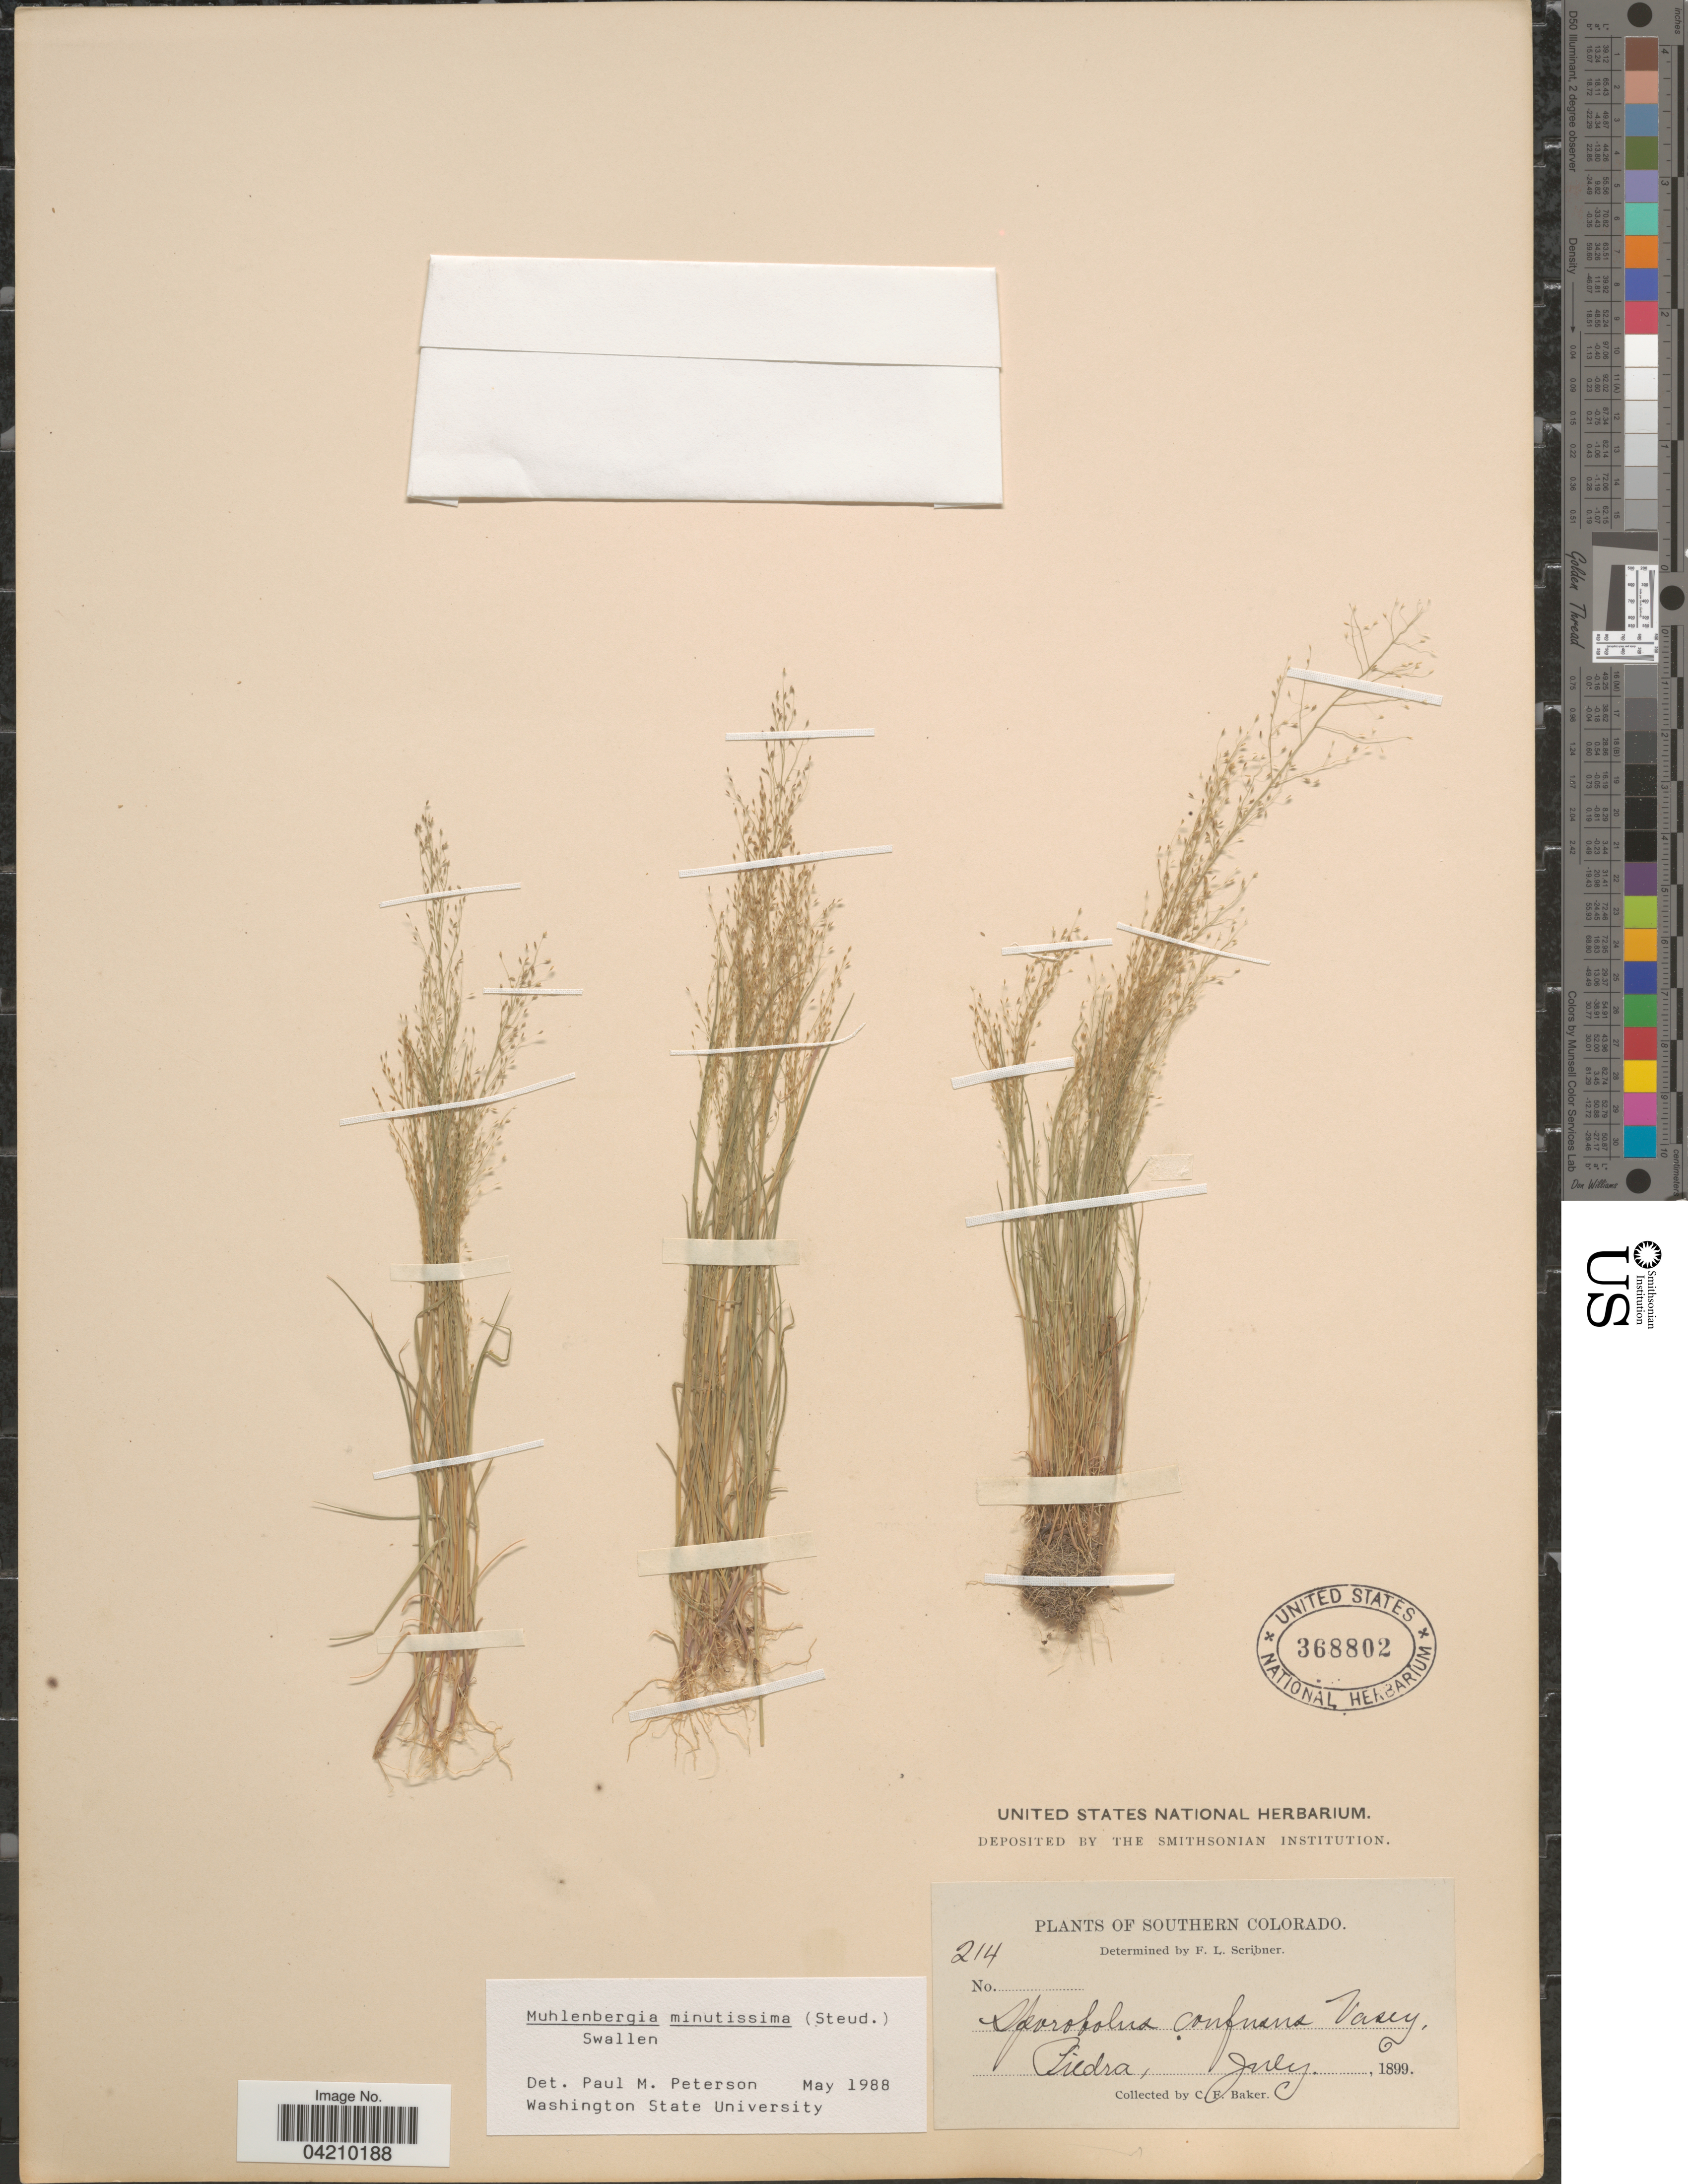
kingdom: Plantae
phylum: Tracheophyta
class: Liliopsida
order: Poales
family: Poaceae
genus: Muhlenbergia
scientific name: Muhlenbergia minutissima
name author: (Steud.) Swallen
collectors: C. F. Baker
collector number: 214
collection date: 1899-07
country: United States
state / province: Colorado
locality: Southern Colorado. Piedra.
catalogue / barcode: US 368802